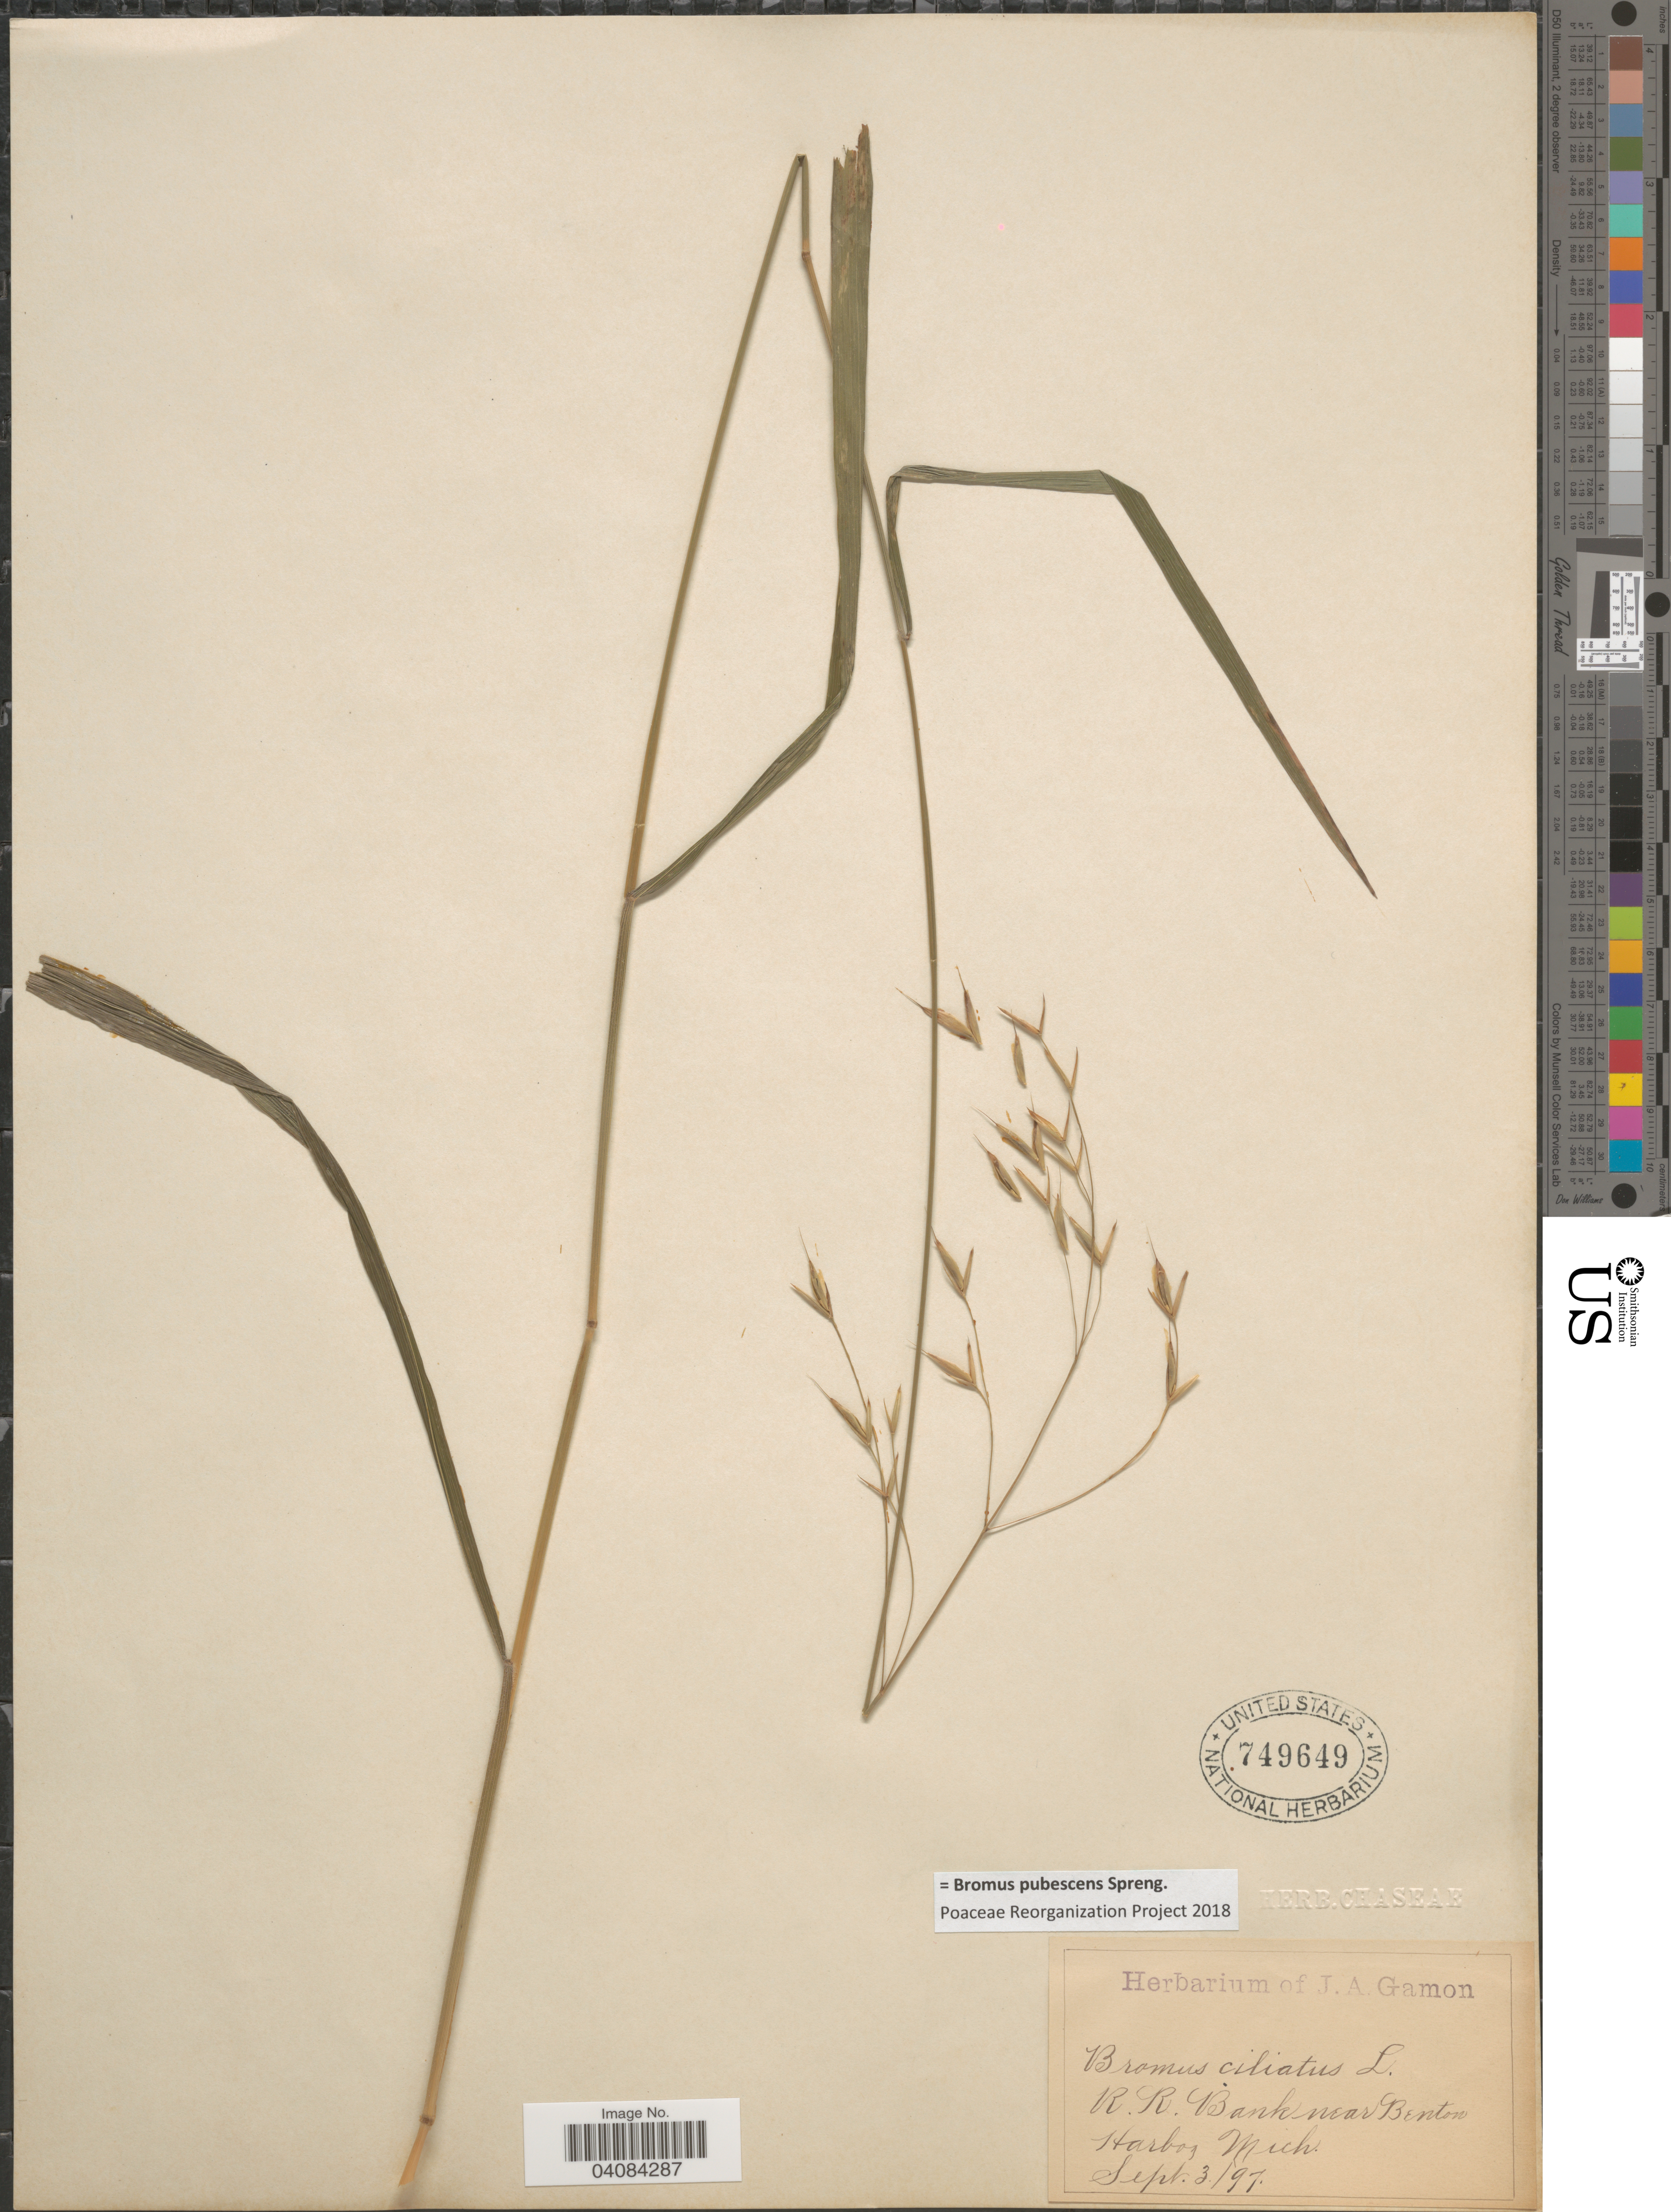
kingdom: Plantae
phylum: Tracheophyta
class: Liliopsida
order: Poales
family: Poaceae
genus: Bromus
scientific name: Bromus pubescens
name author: Muhl. ex Willd.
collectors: Ex Herb. of J. A. Gamon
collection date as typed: Transcribed d/m/y: 3/9/97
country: United States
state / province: Michigan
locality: R.R. Bank near Benton Harbor.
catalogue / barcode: US 749649